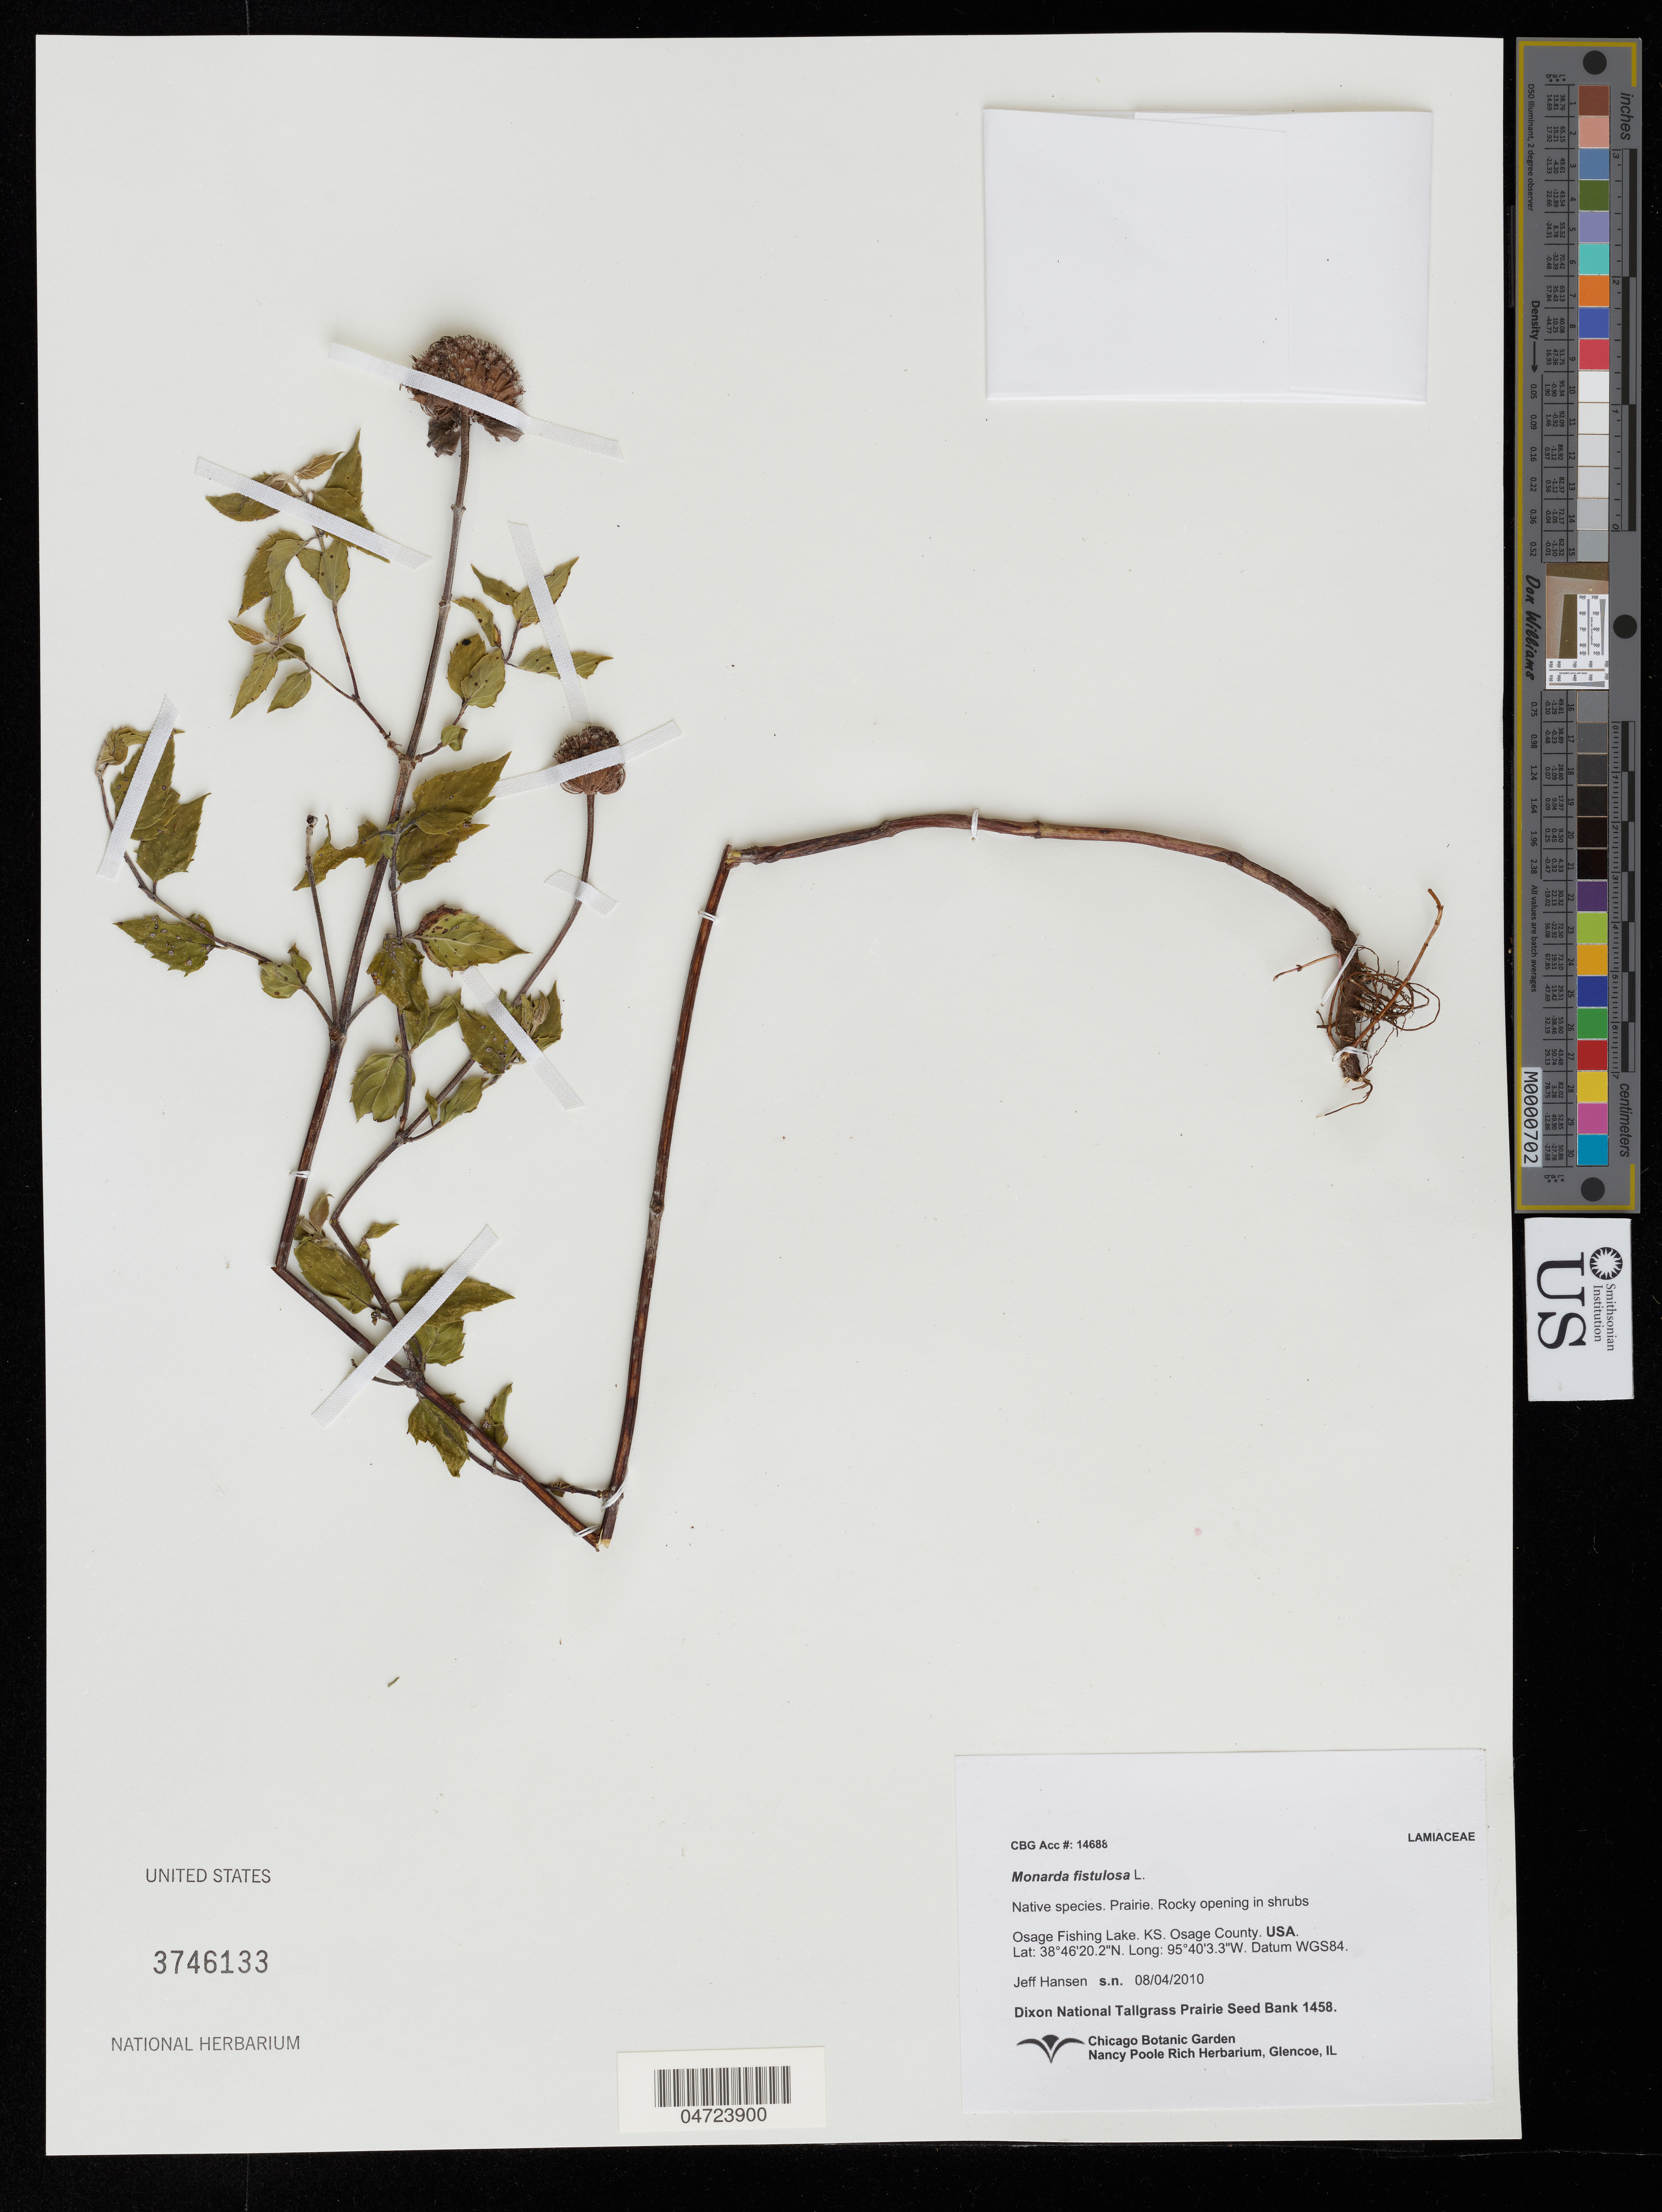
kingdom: Plantae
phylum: Tracheophyta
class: Magnoliopsida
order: Lamiales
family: Lamiaceae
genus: Monarda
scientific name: Monarda fistulosa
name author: L.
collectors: J. Hansen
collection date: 2010-08-04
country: United States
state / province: Kansas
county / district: Osage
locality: Osage Fishing Lake. Osage County.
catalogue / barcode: US 3746133